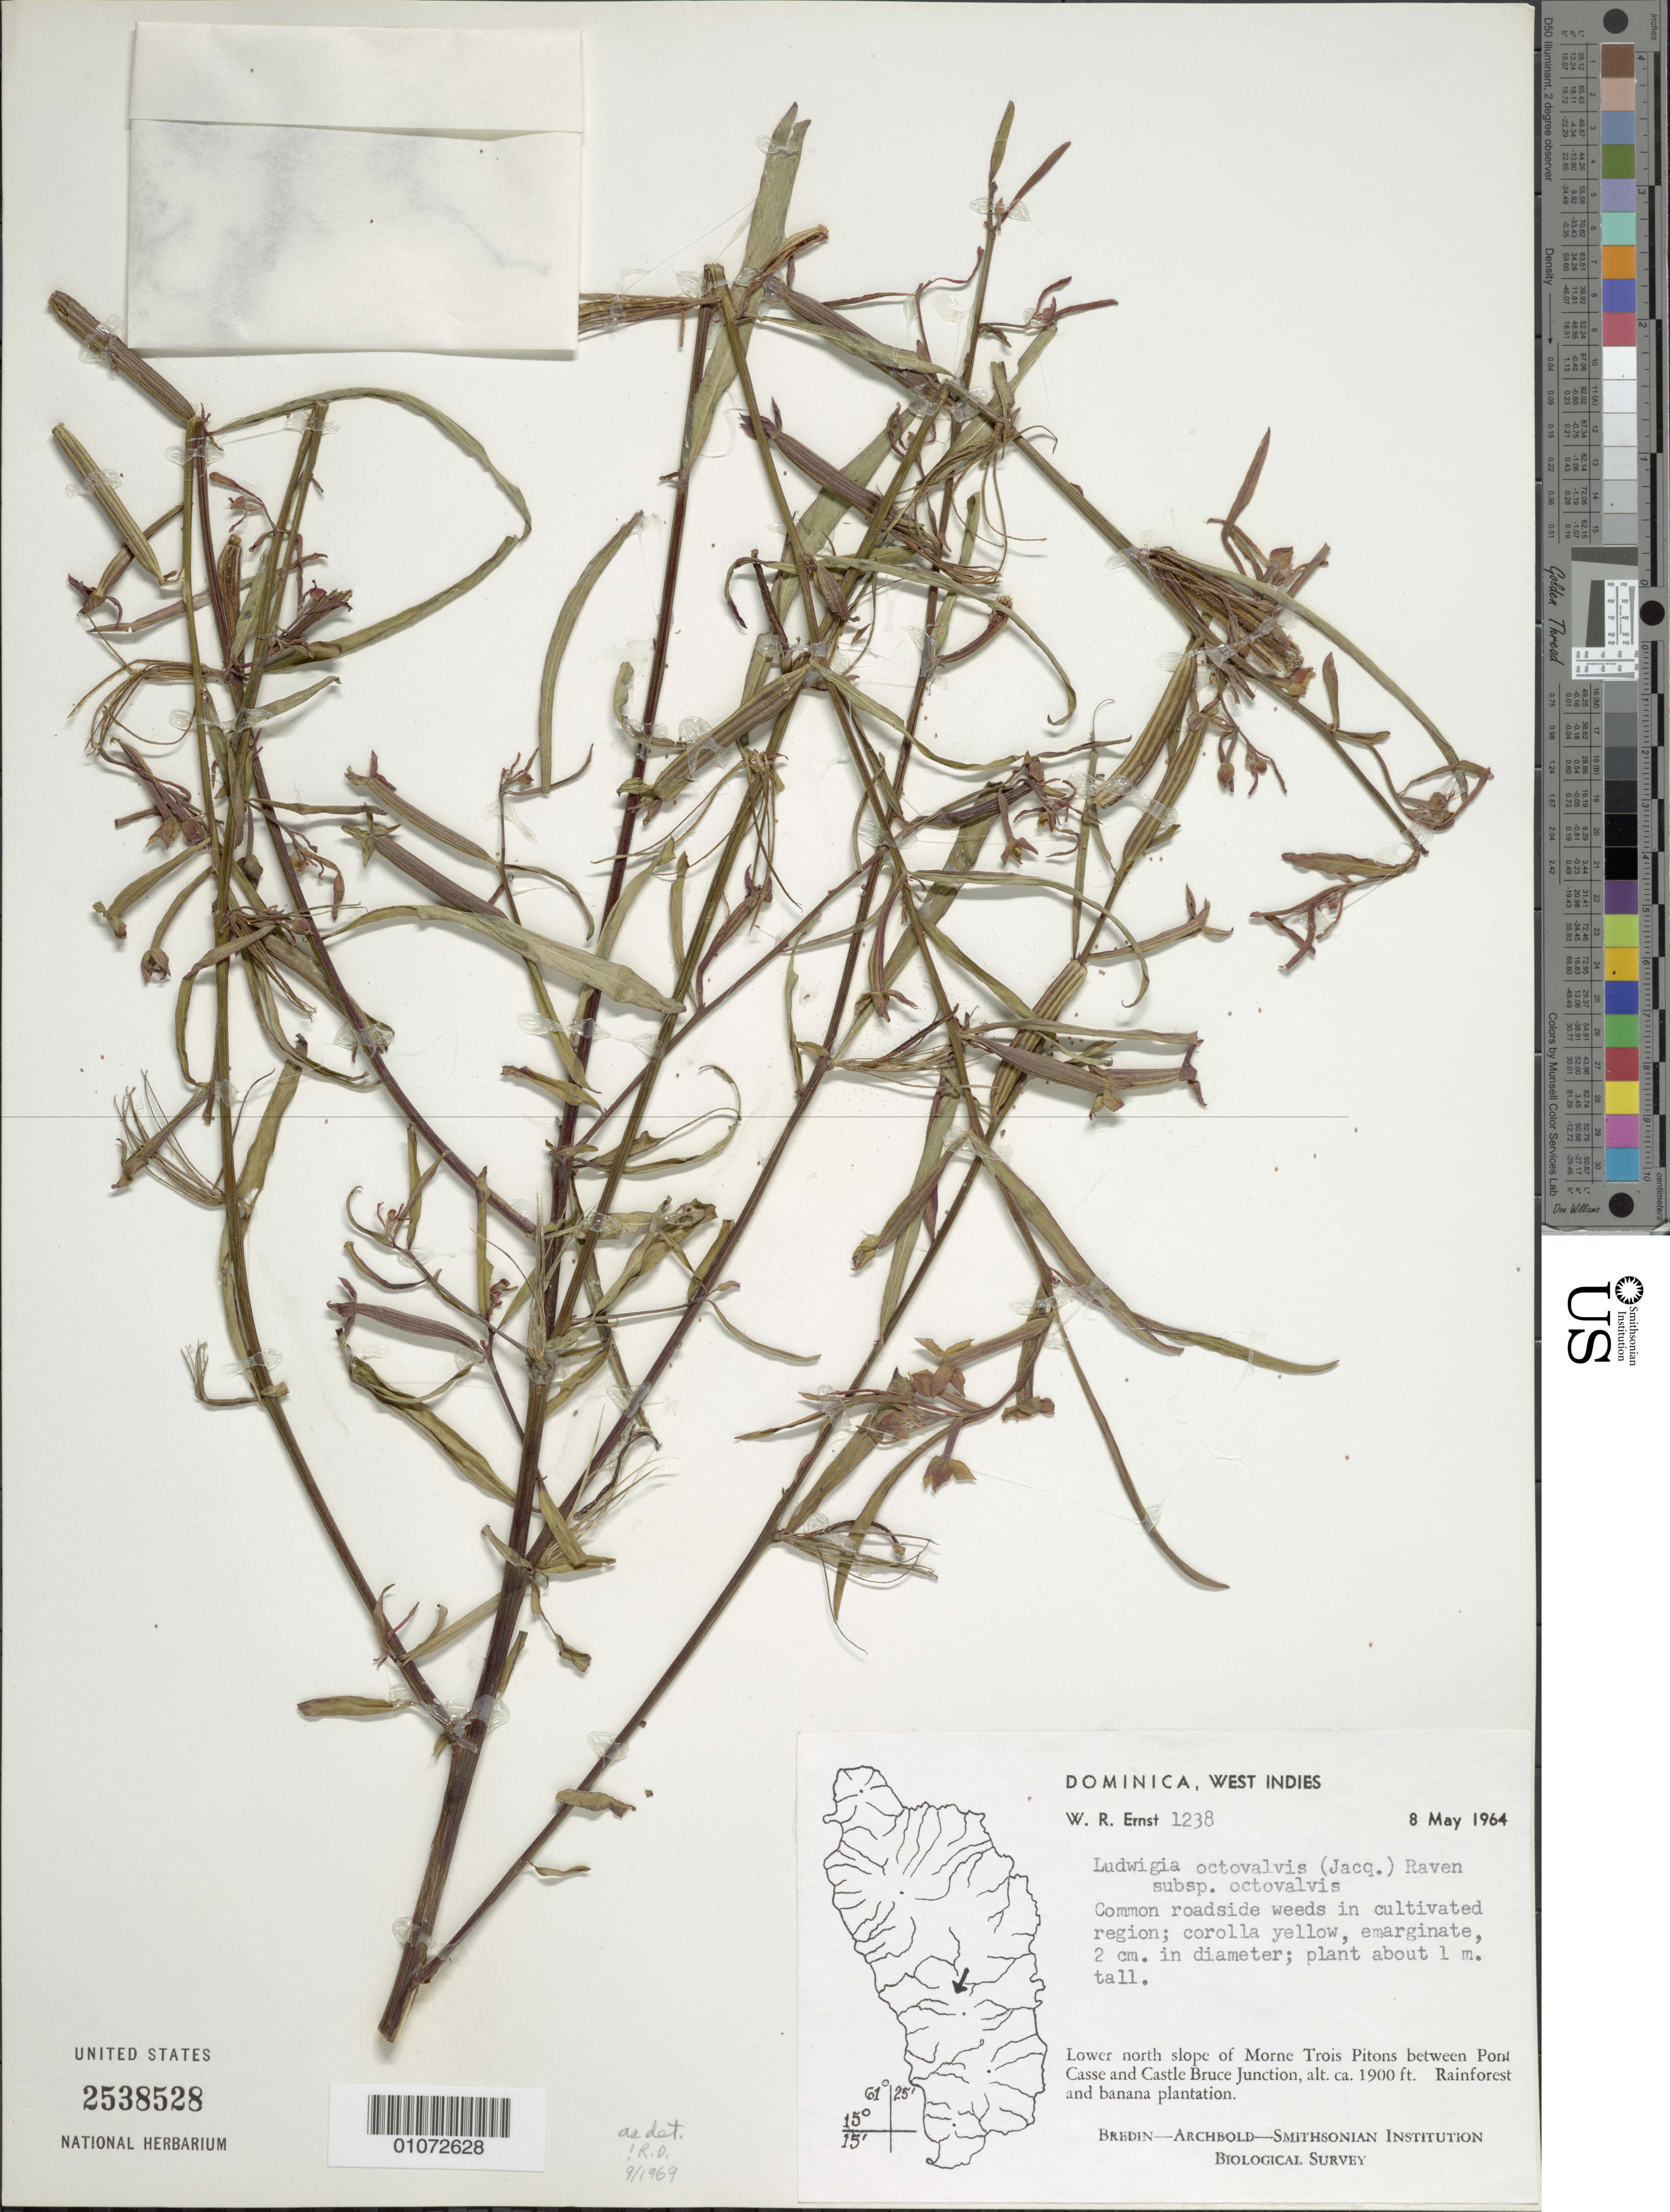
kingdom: Plantae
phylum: Tracheophyta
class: Magnoliopsida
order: Myrtales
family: Onagraceae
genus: Ludwigia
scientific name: Ludwigia octovalvis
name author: (Jacq.) P.H. Raven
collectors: W. R. Ernst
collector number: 1238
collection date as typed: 08 May 1964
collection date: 1964-05-08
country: Dominica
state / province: St. Paul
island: Dominica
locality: Lower N slope of Morne Trois Pitons between Pont Casse and Castle Bruce Junction. rainforest and banana plantation. Common roadside weeds in cultivated region.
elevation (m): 579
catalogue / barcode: US 2538528